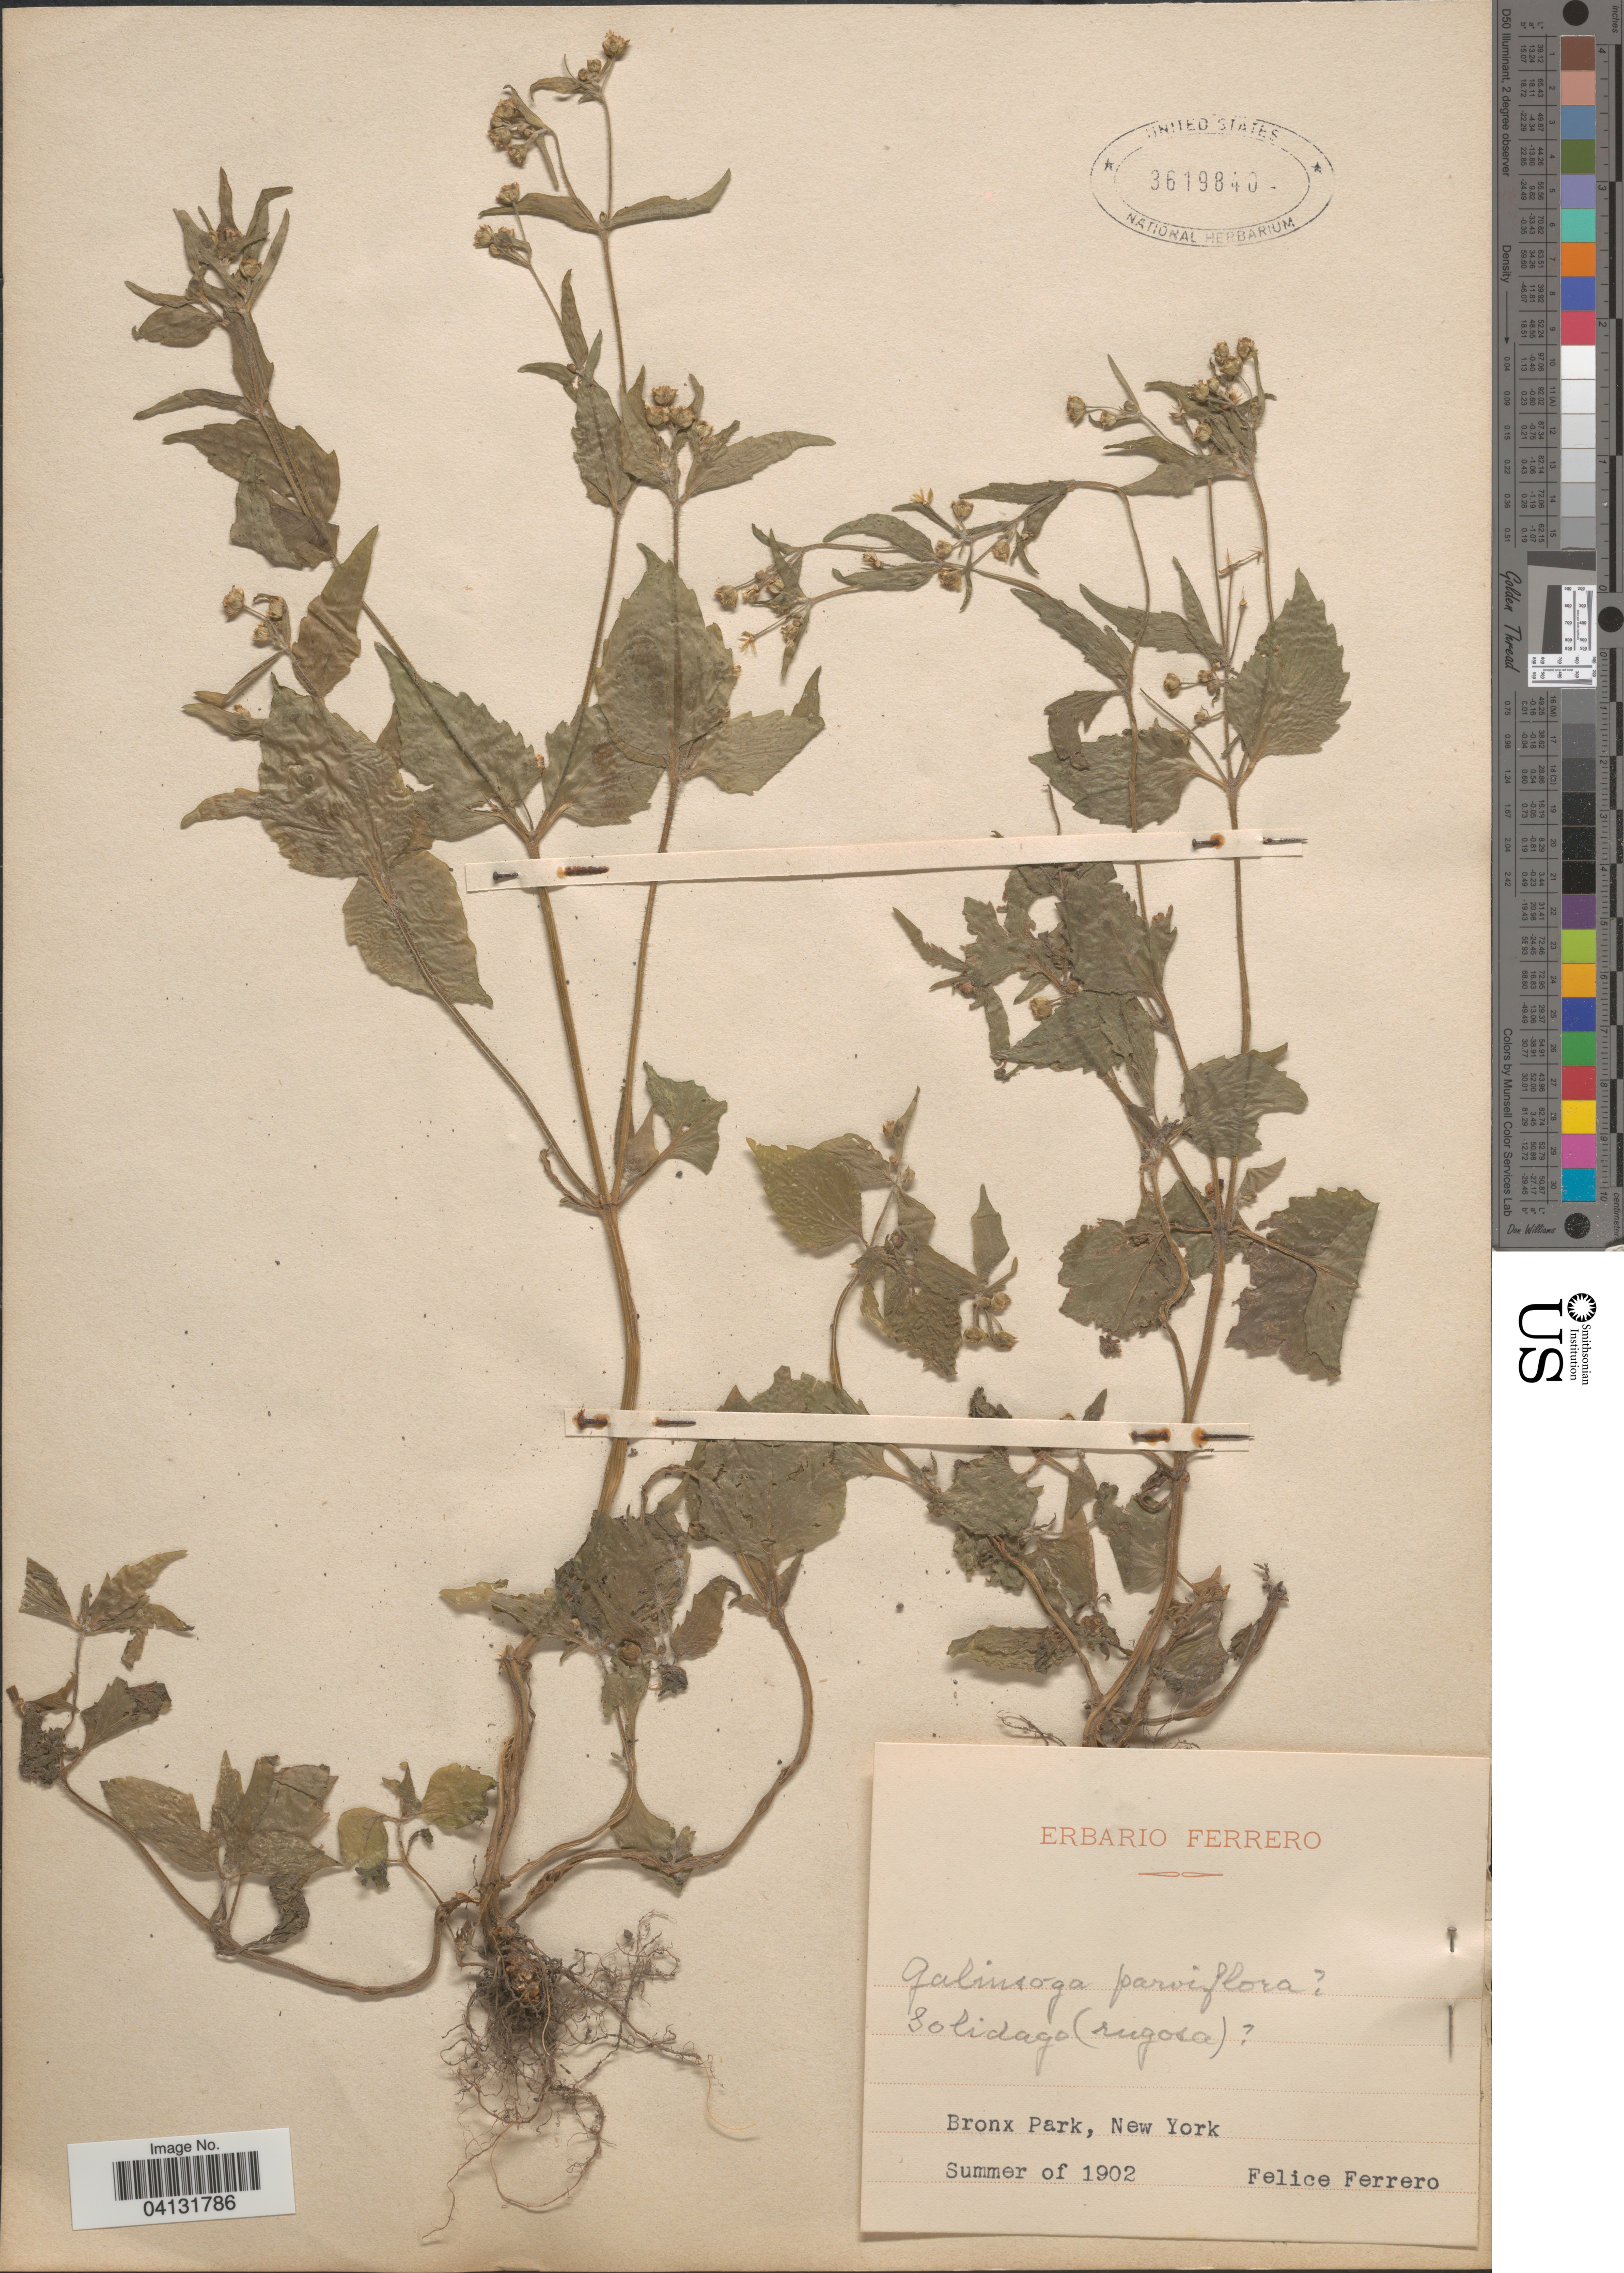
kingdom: Plantae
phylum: Tracheophyta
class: Magnoliopsida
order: Asterales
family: Asteraceae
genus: Galinsoga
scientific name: Galinsoga parviflora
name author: Cav.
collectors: F. Ferrero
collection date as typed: Summer of 1902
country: United States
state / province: New York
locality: Bronx Park.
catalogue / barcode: US 3619840